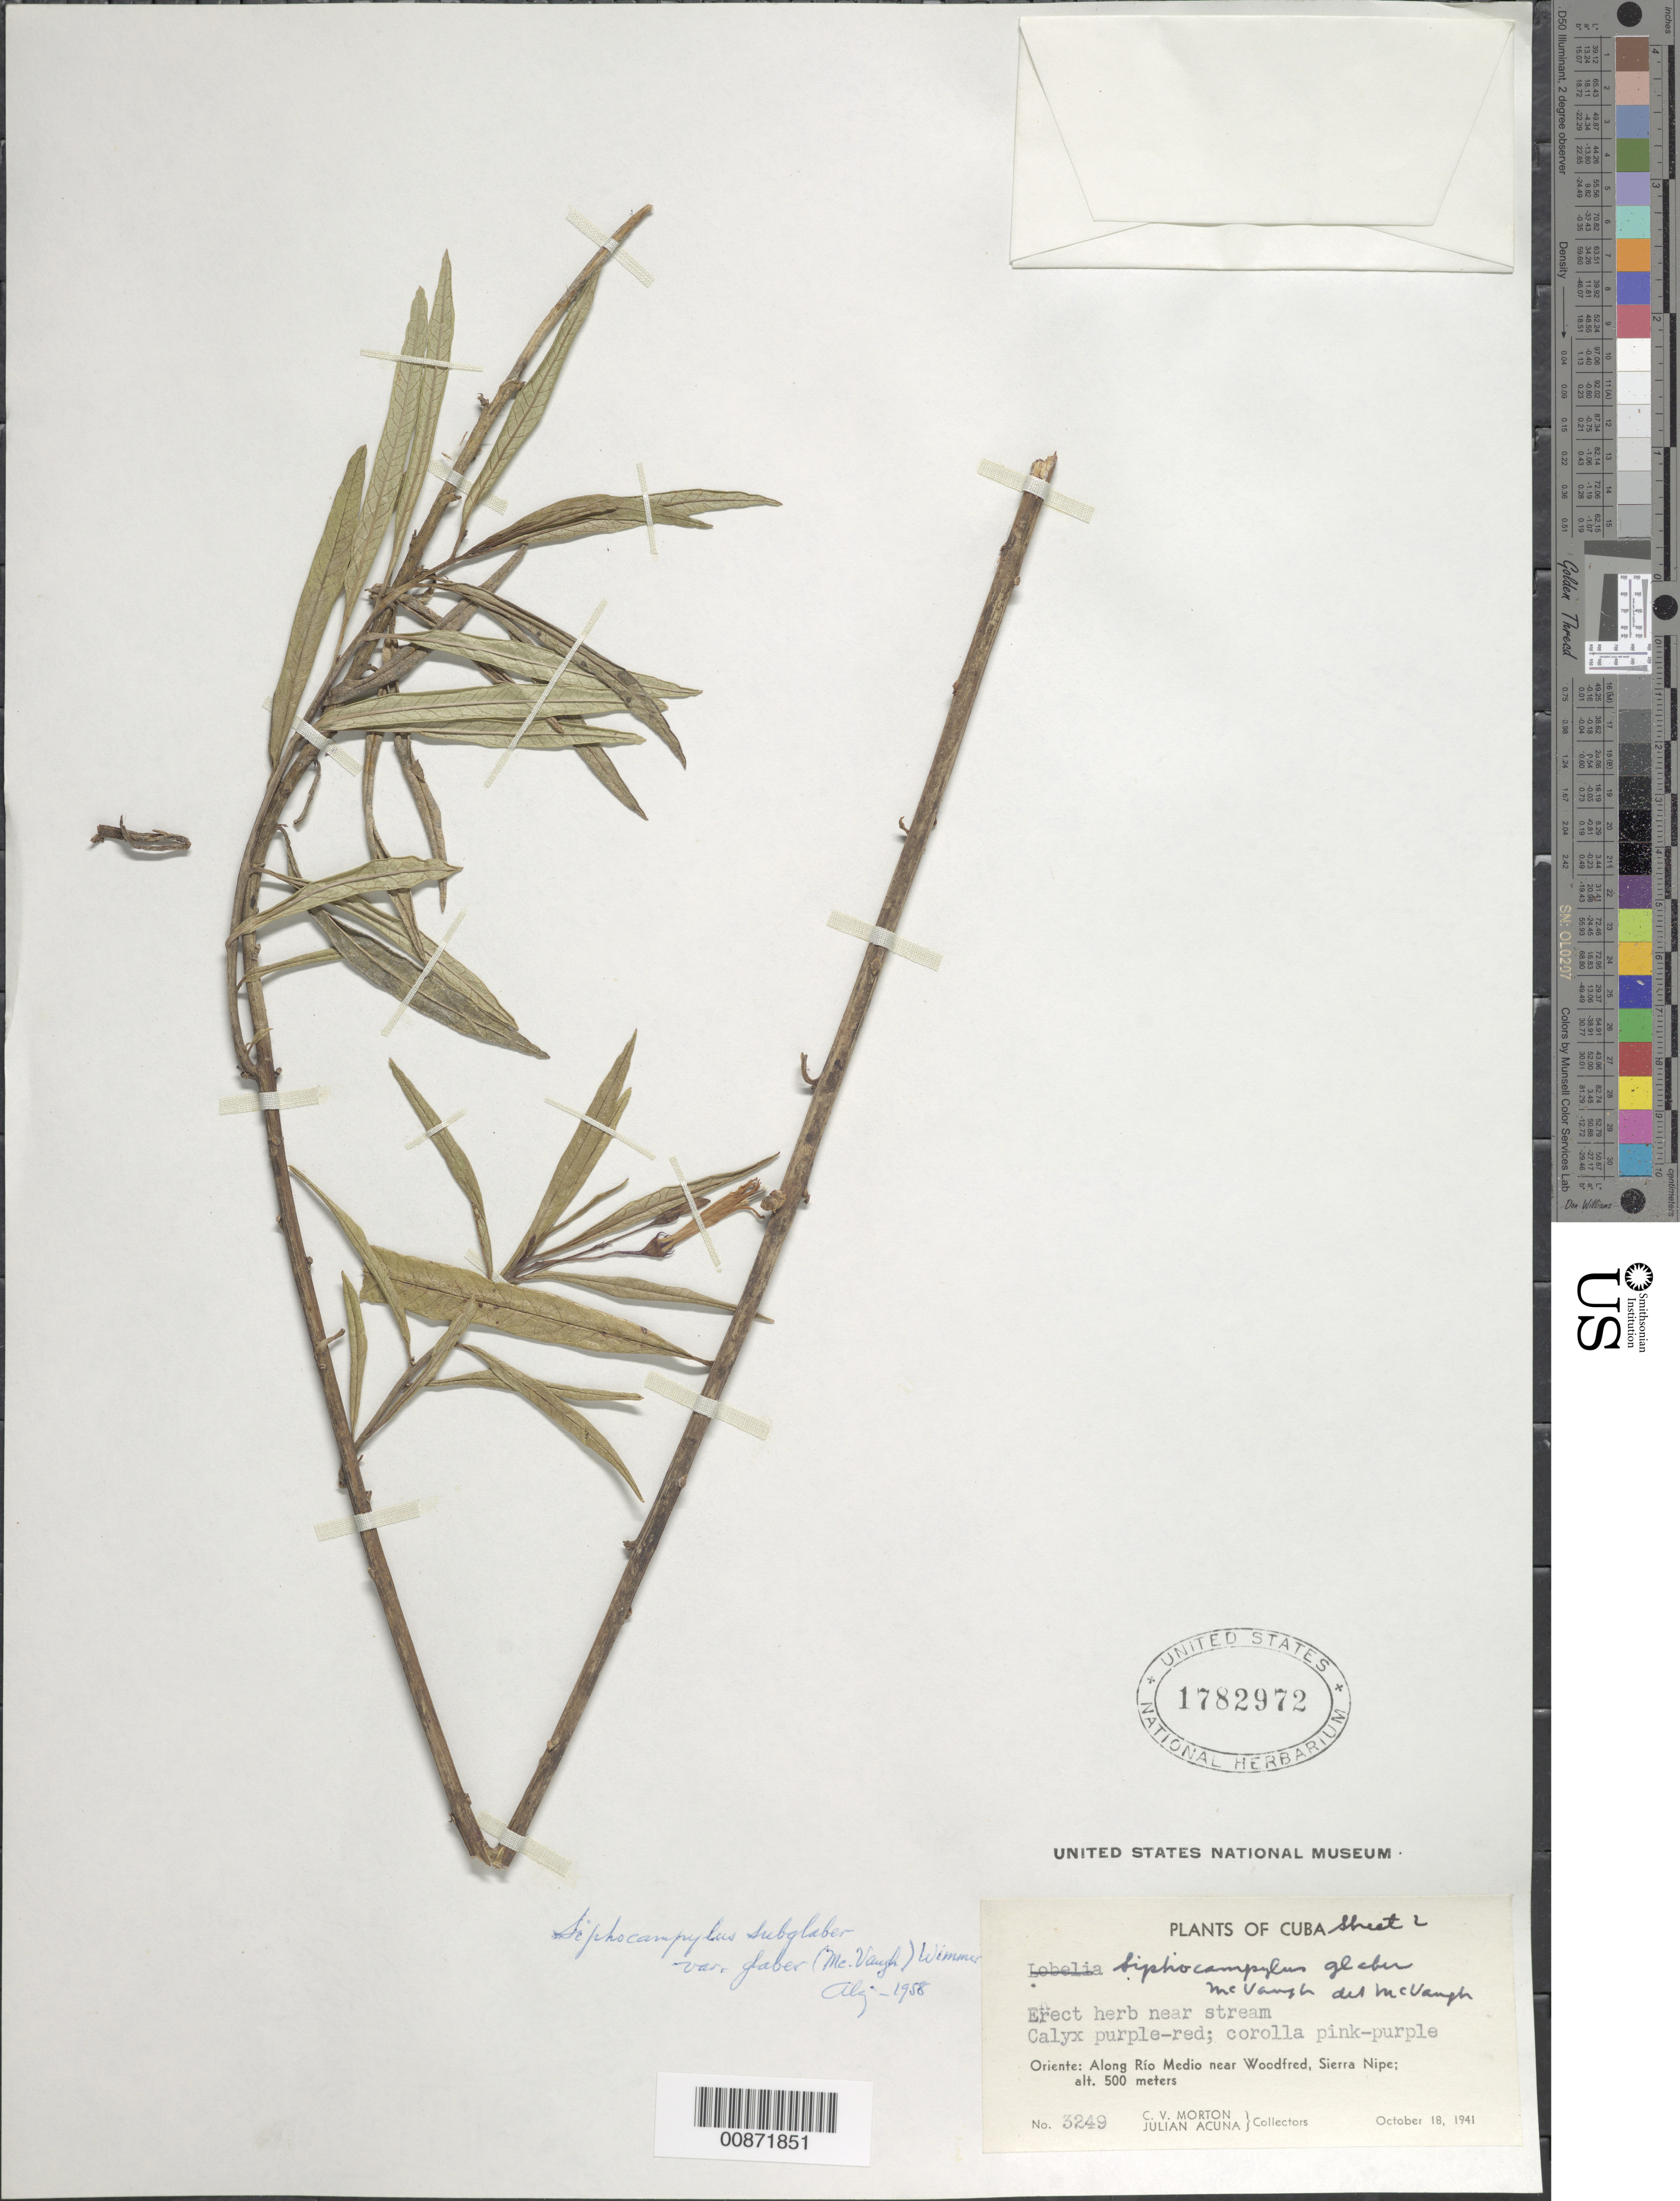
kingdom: Plantae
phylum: Tracheophyta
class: Magnoliopsida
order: Asterales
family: Campanulaceae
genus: Siphocampylus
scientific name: Siphocampylus subglaber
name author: Urb.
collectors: C. V. Morton & J. Acuña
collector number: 3249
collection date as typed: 18 Oct 1941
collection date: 1941-10-18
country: Cuba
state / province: Oriente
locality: Along Rio Medio near Woodfred, Sierra Nipe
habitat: Near stream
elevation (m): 500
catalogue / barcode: US 1782972